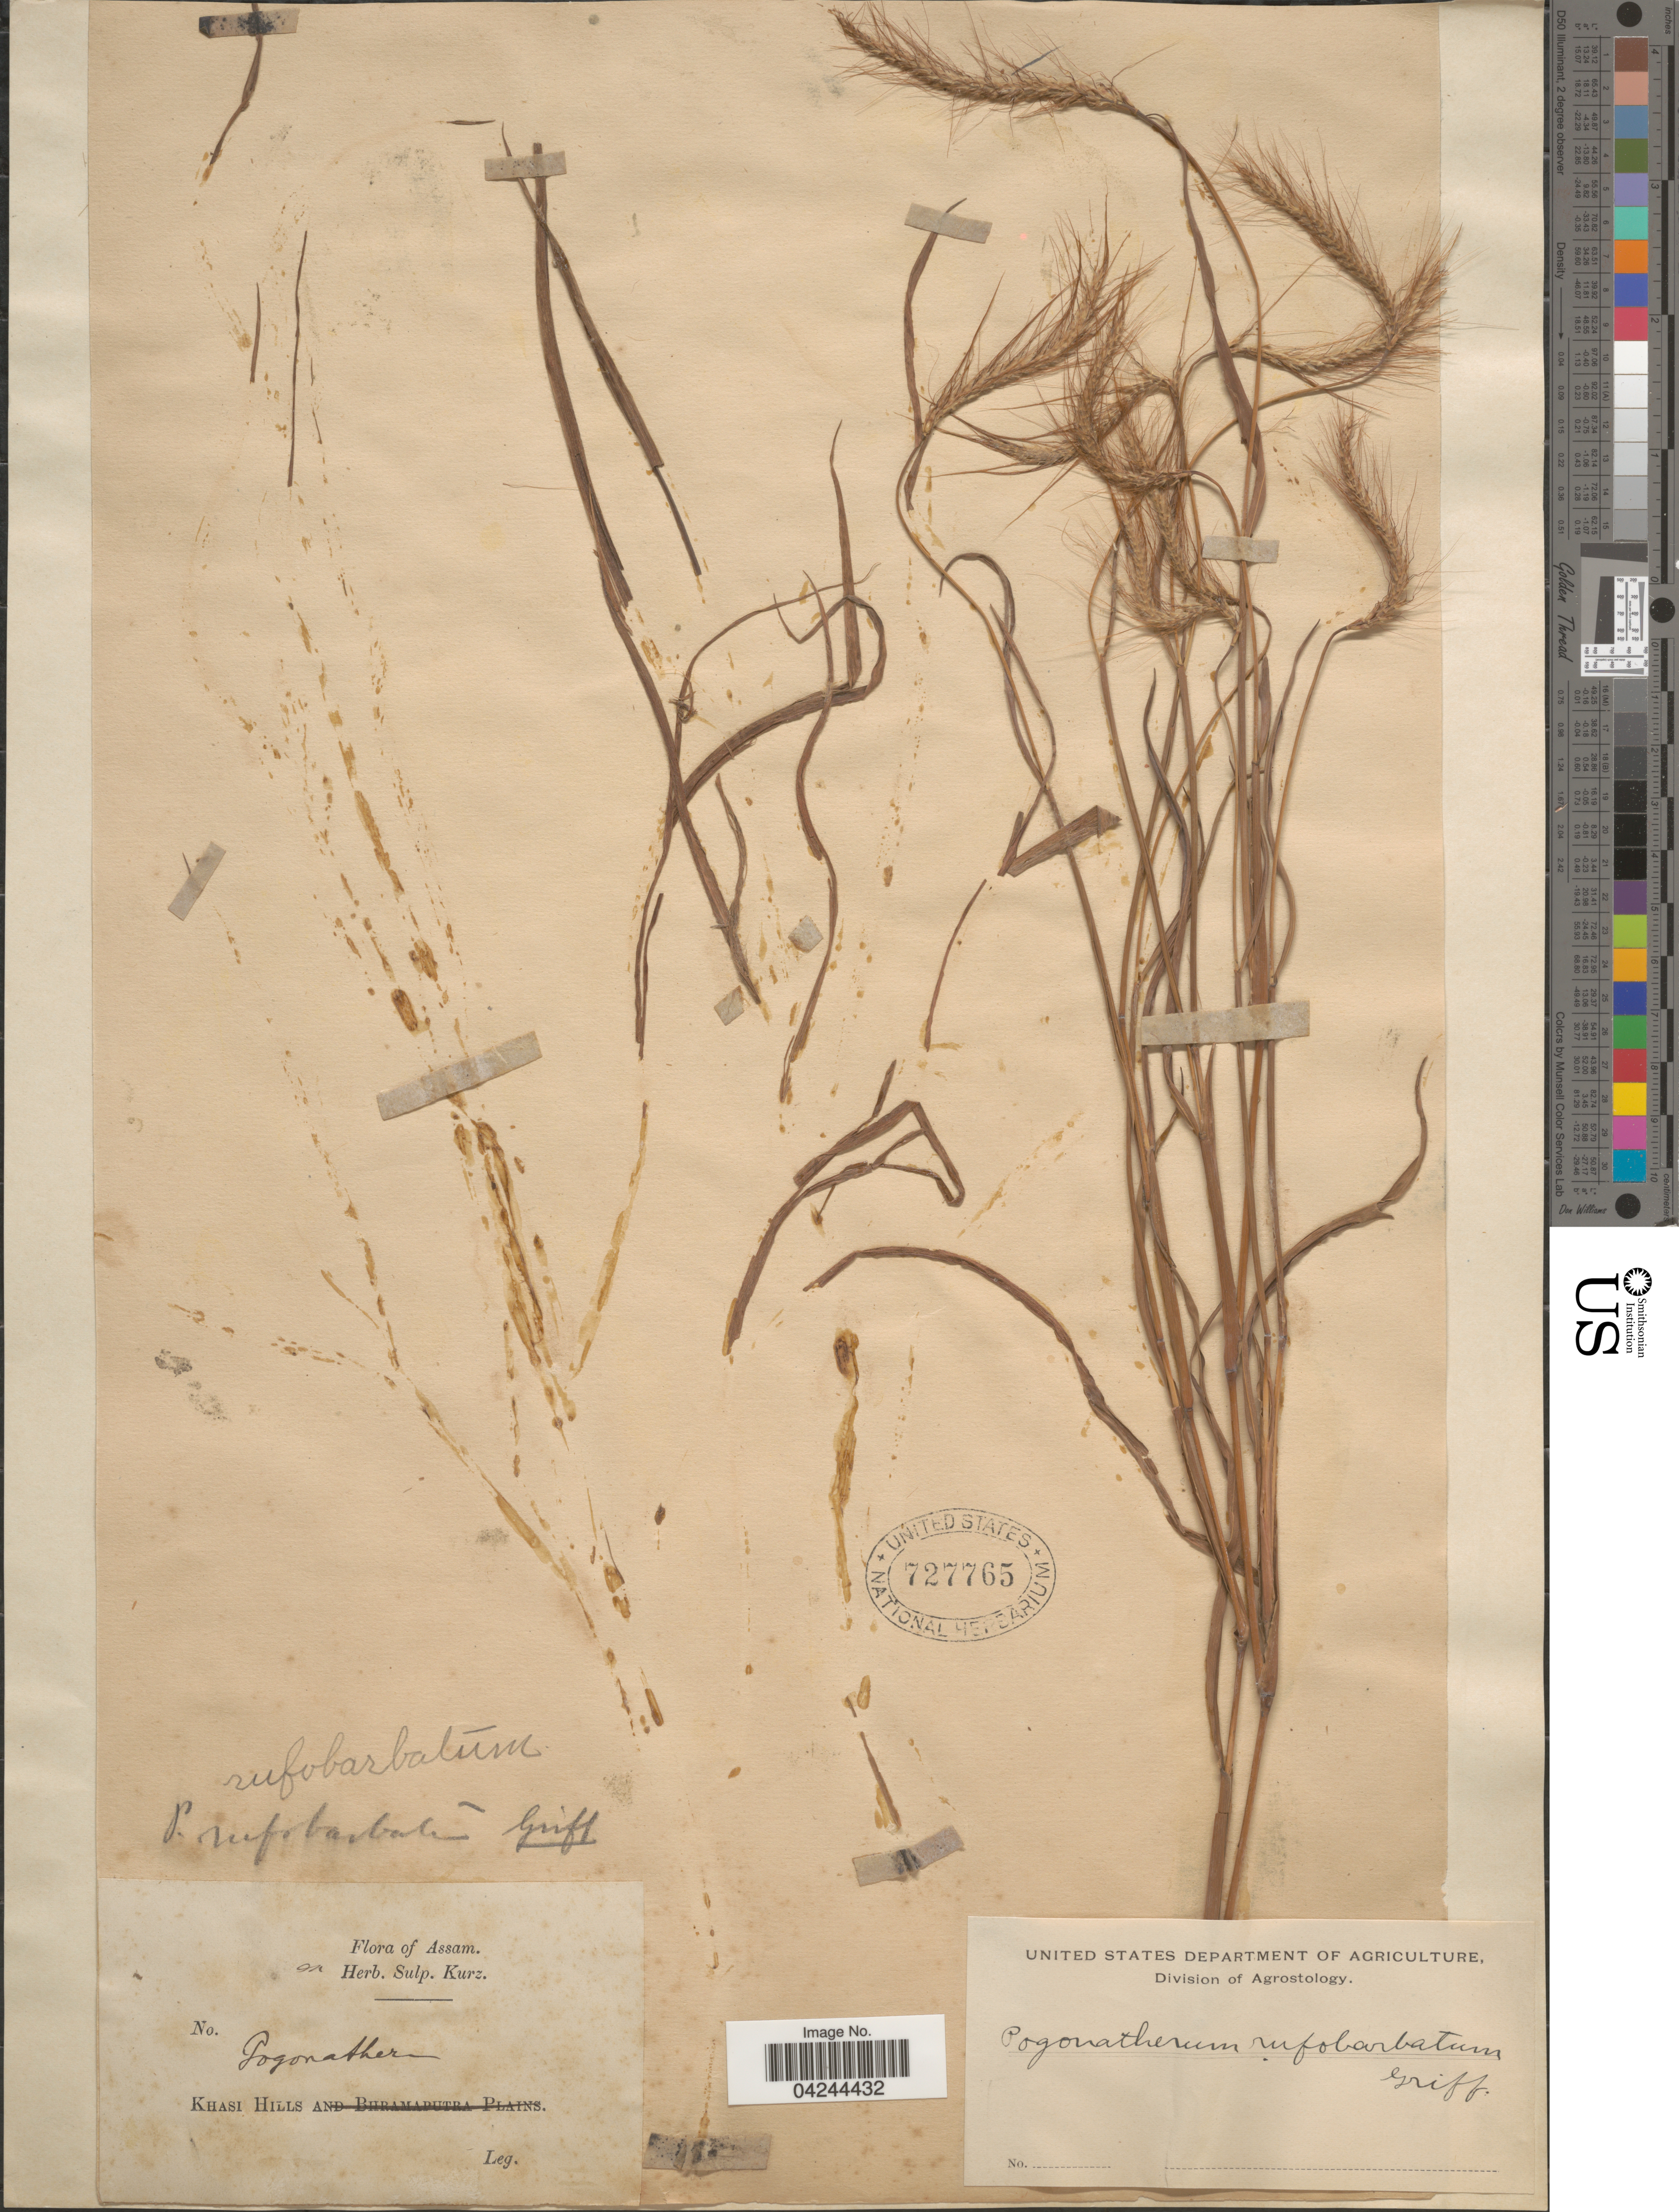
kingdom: Plantae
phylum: Tracheophyta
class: Liliopsida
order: Poales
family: Poaceae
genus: Pogonatherum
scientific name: Pogonatherum paniceum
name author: (Lam.) Hack.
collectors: ex herb. Sulp. Kurz.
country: India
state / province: Meghalaya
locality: Khasi Hills.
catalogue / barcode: US 727765